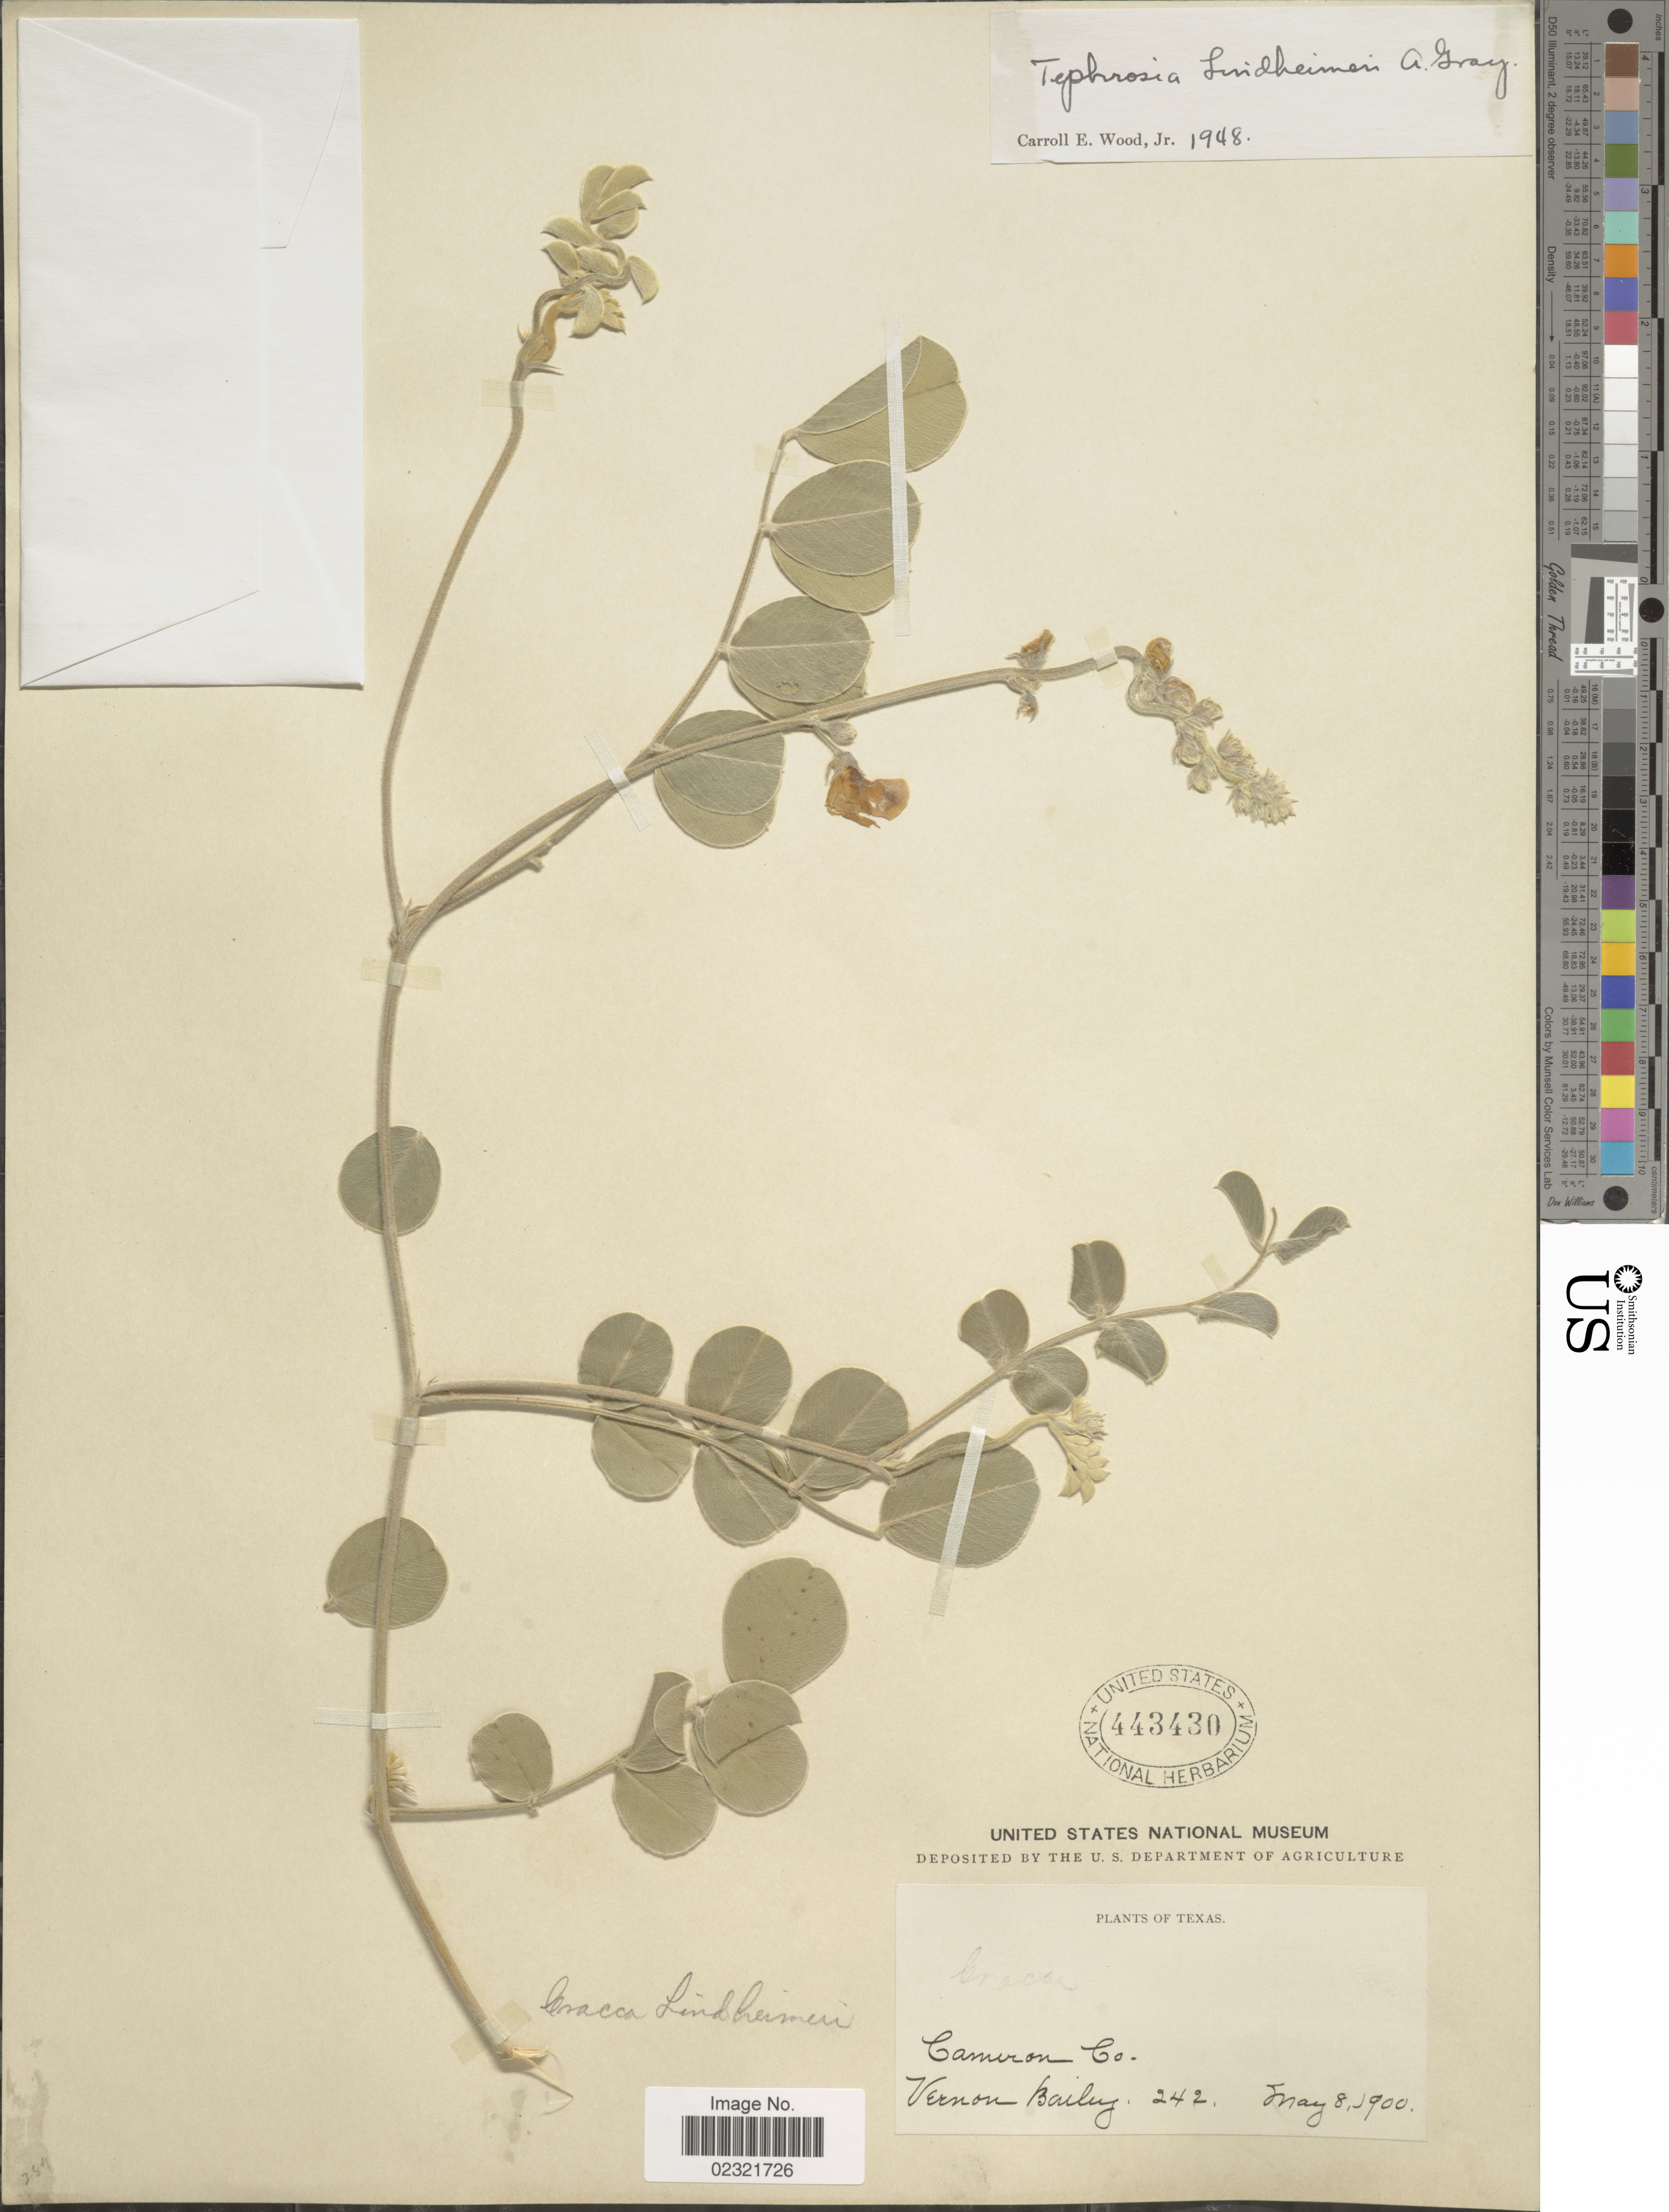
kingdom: Plantae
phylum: Tracheophyta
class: Magnoliopsida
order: Fabales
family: Fabaceae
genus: Tephrosia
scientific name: Tephrosia lindheimeri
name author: A. Gray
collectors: V. O. Bailey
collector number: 242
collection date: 1900-05-08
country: United States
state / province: Texas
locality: Cameron Co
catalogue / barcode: US 443430